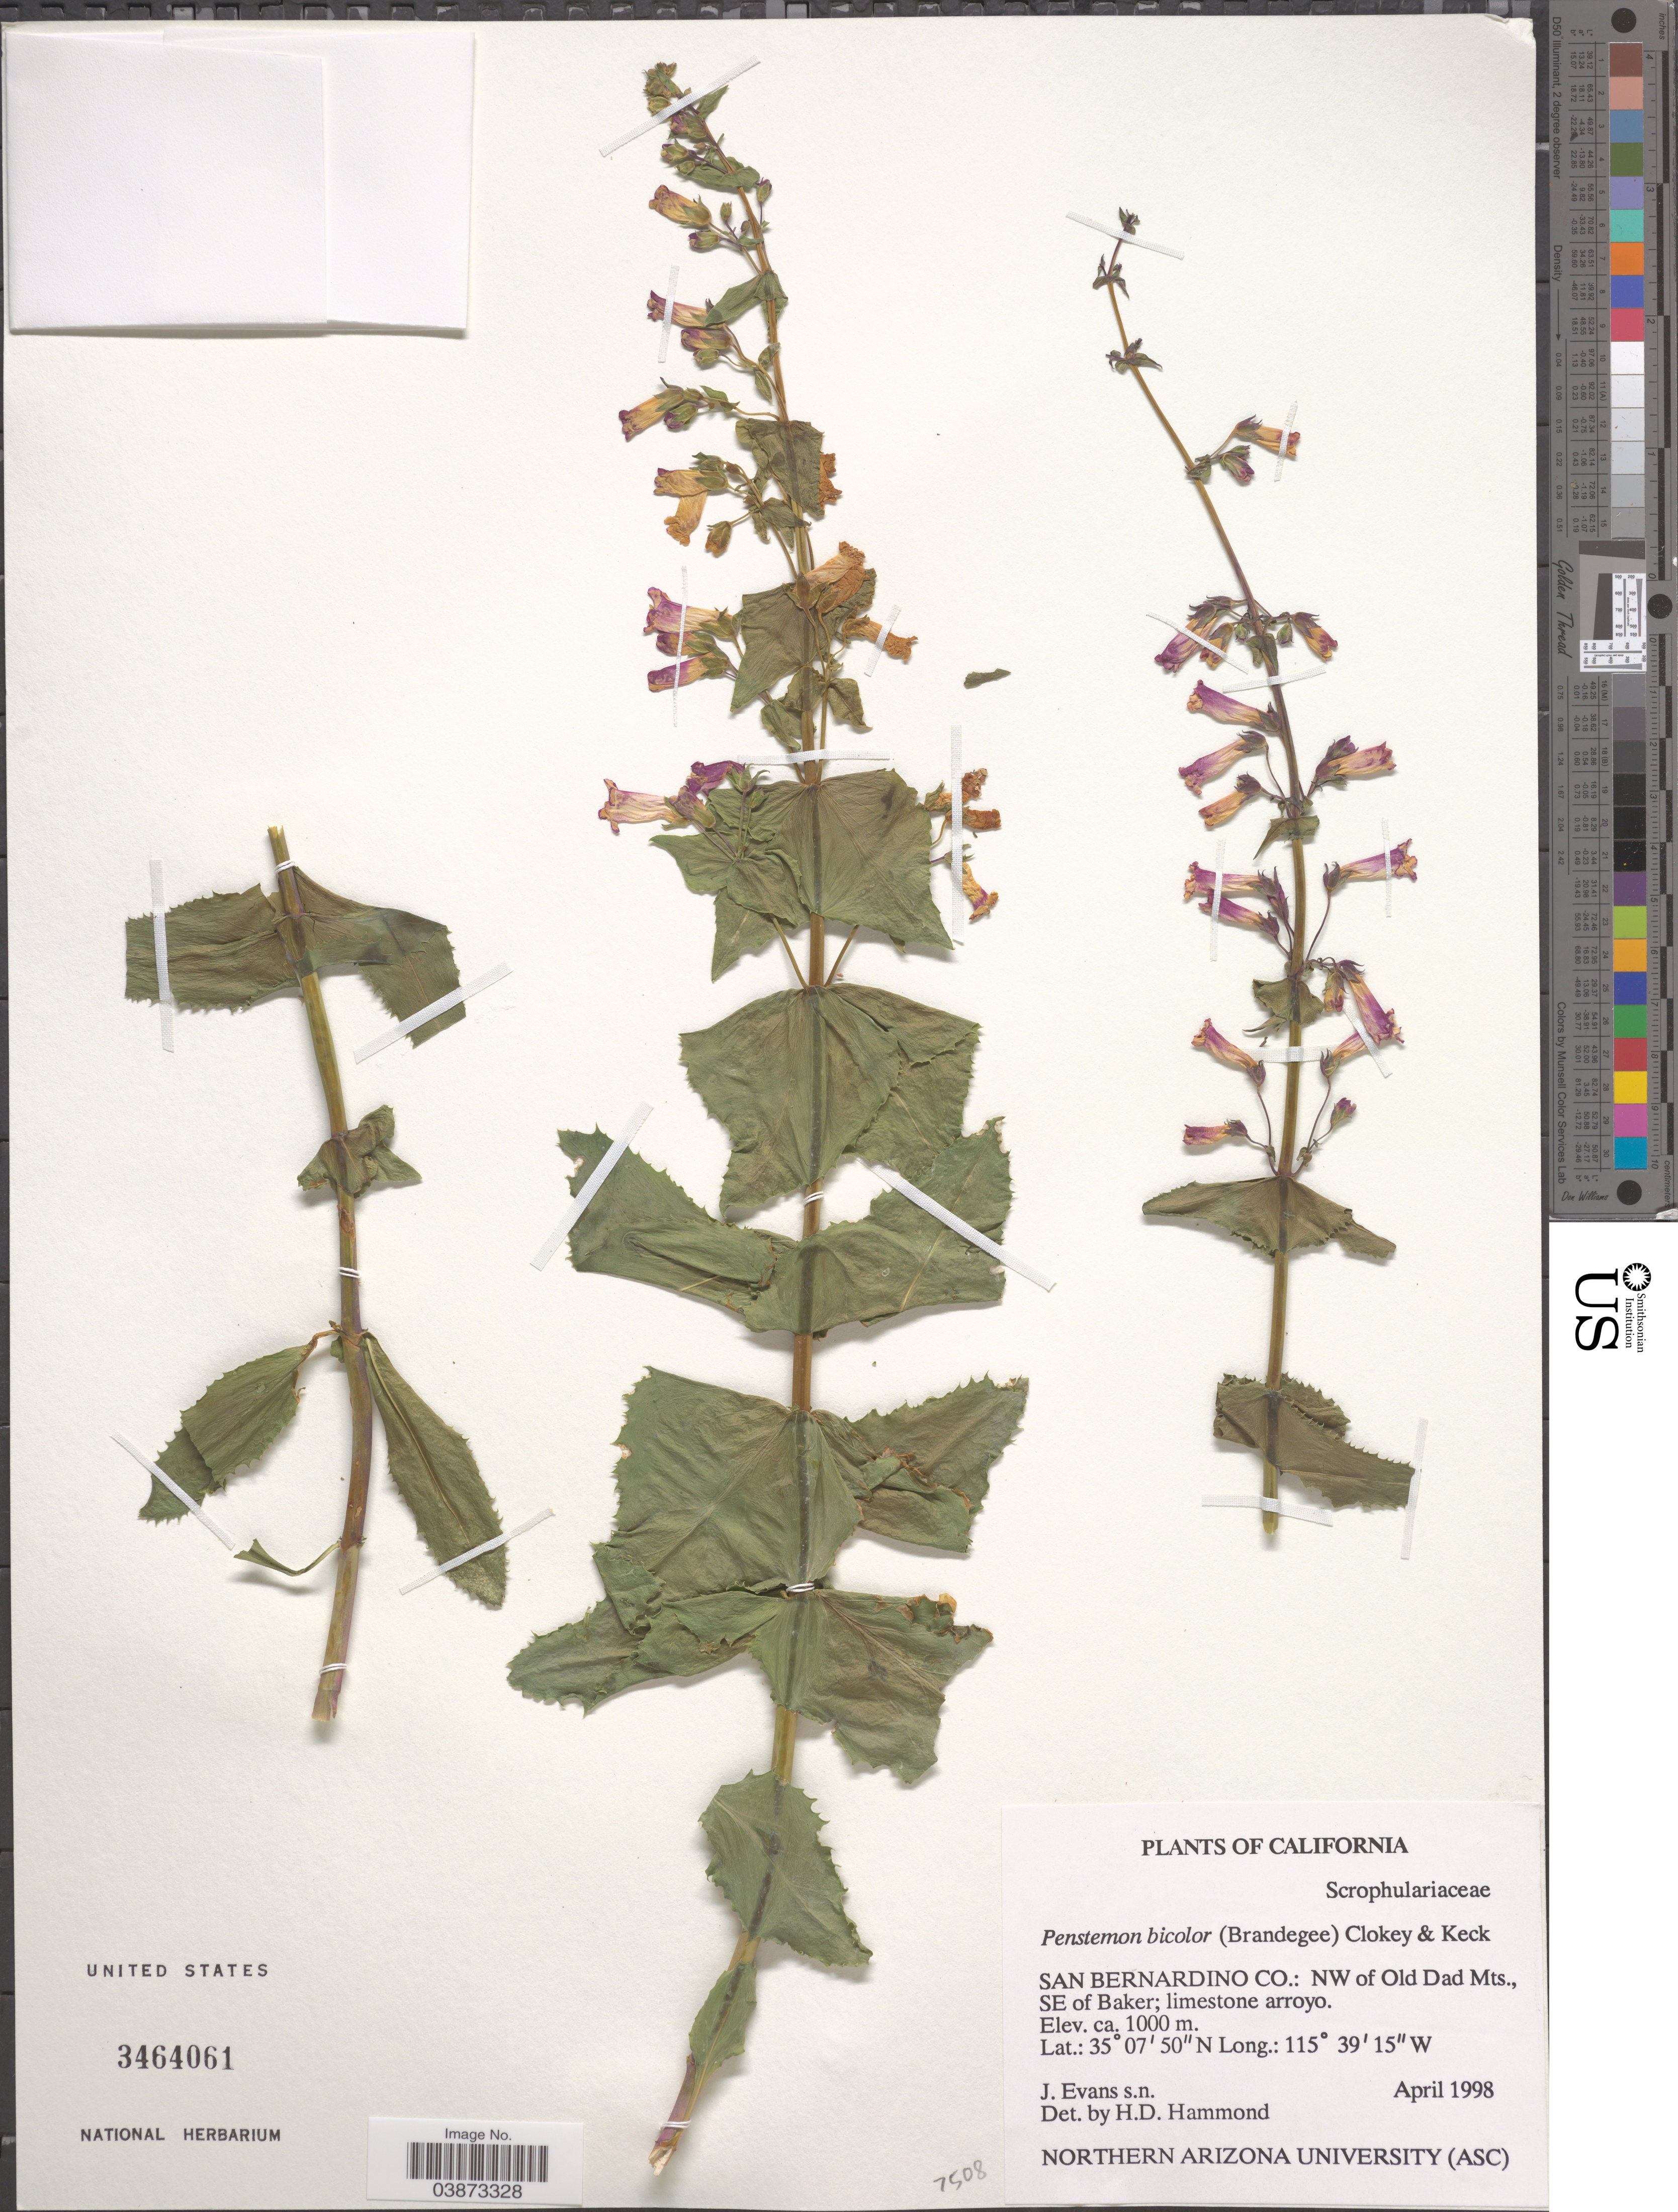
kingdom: Plantae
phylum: Tracheophyta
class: Magnoliopsida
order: Lamiales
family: Plantaginaceae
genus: Penstemon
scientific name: Penstemon bicolor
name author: (Brandegee) Clokey & D.D. Keck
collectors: J. Evans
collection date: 1998-04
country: United States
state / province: California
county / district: San Bernardino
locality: San Bernardino Co.: NW of Old Dad Mts., SE of Baker.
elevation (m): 1000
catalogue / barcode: US 3464061